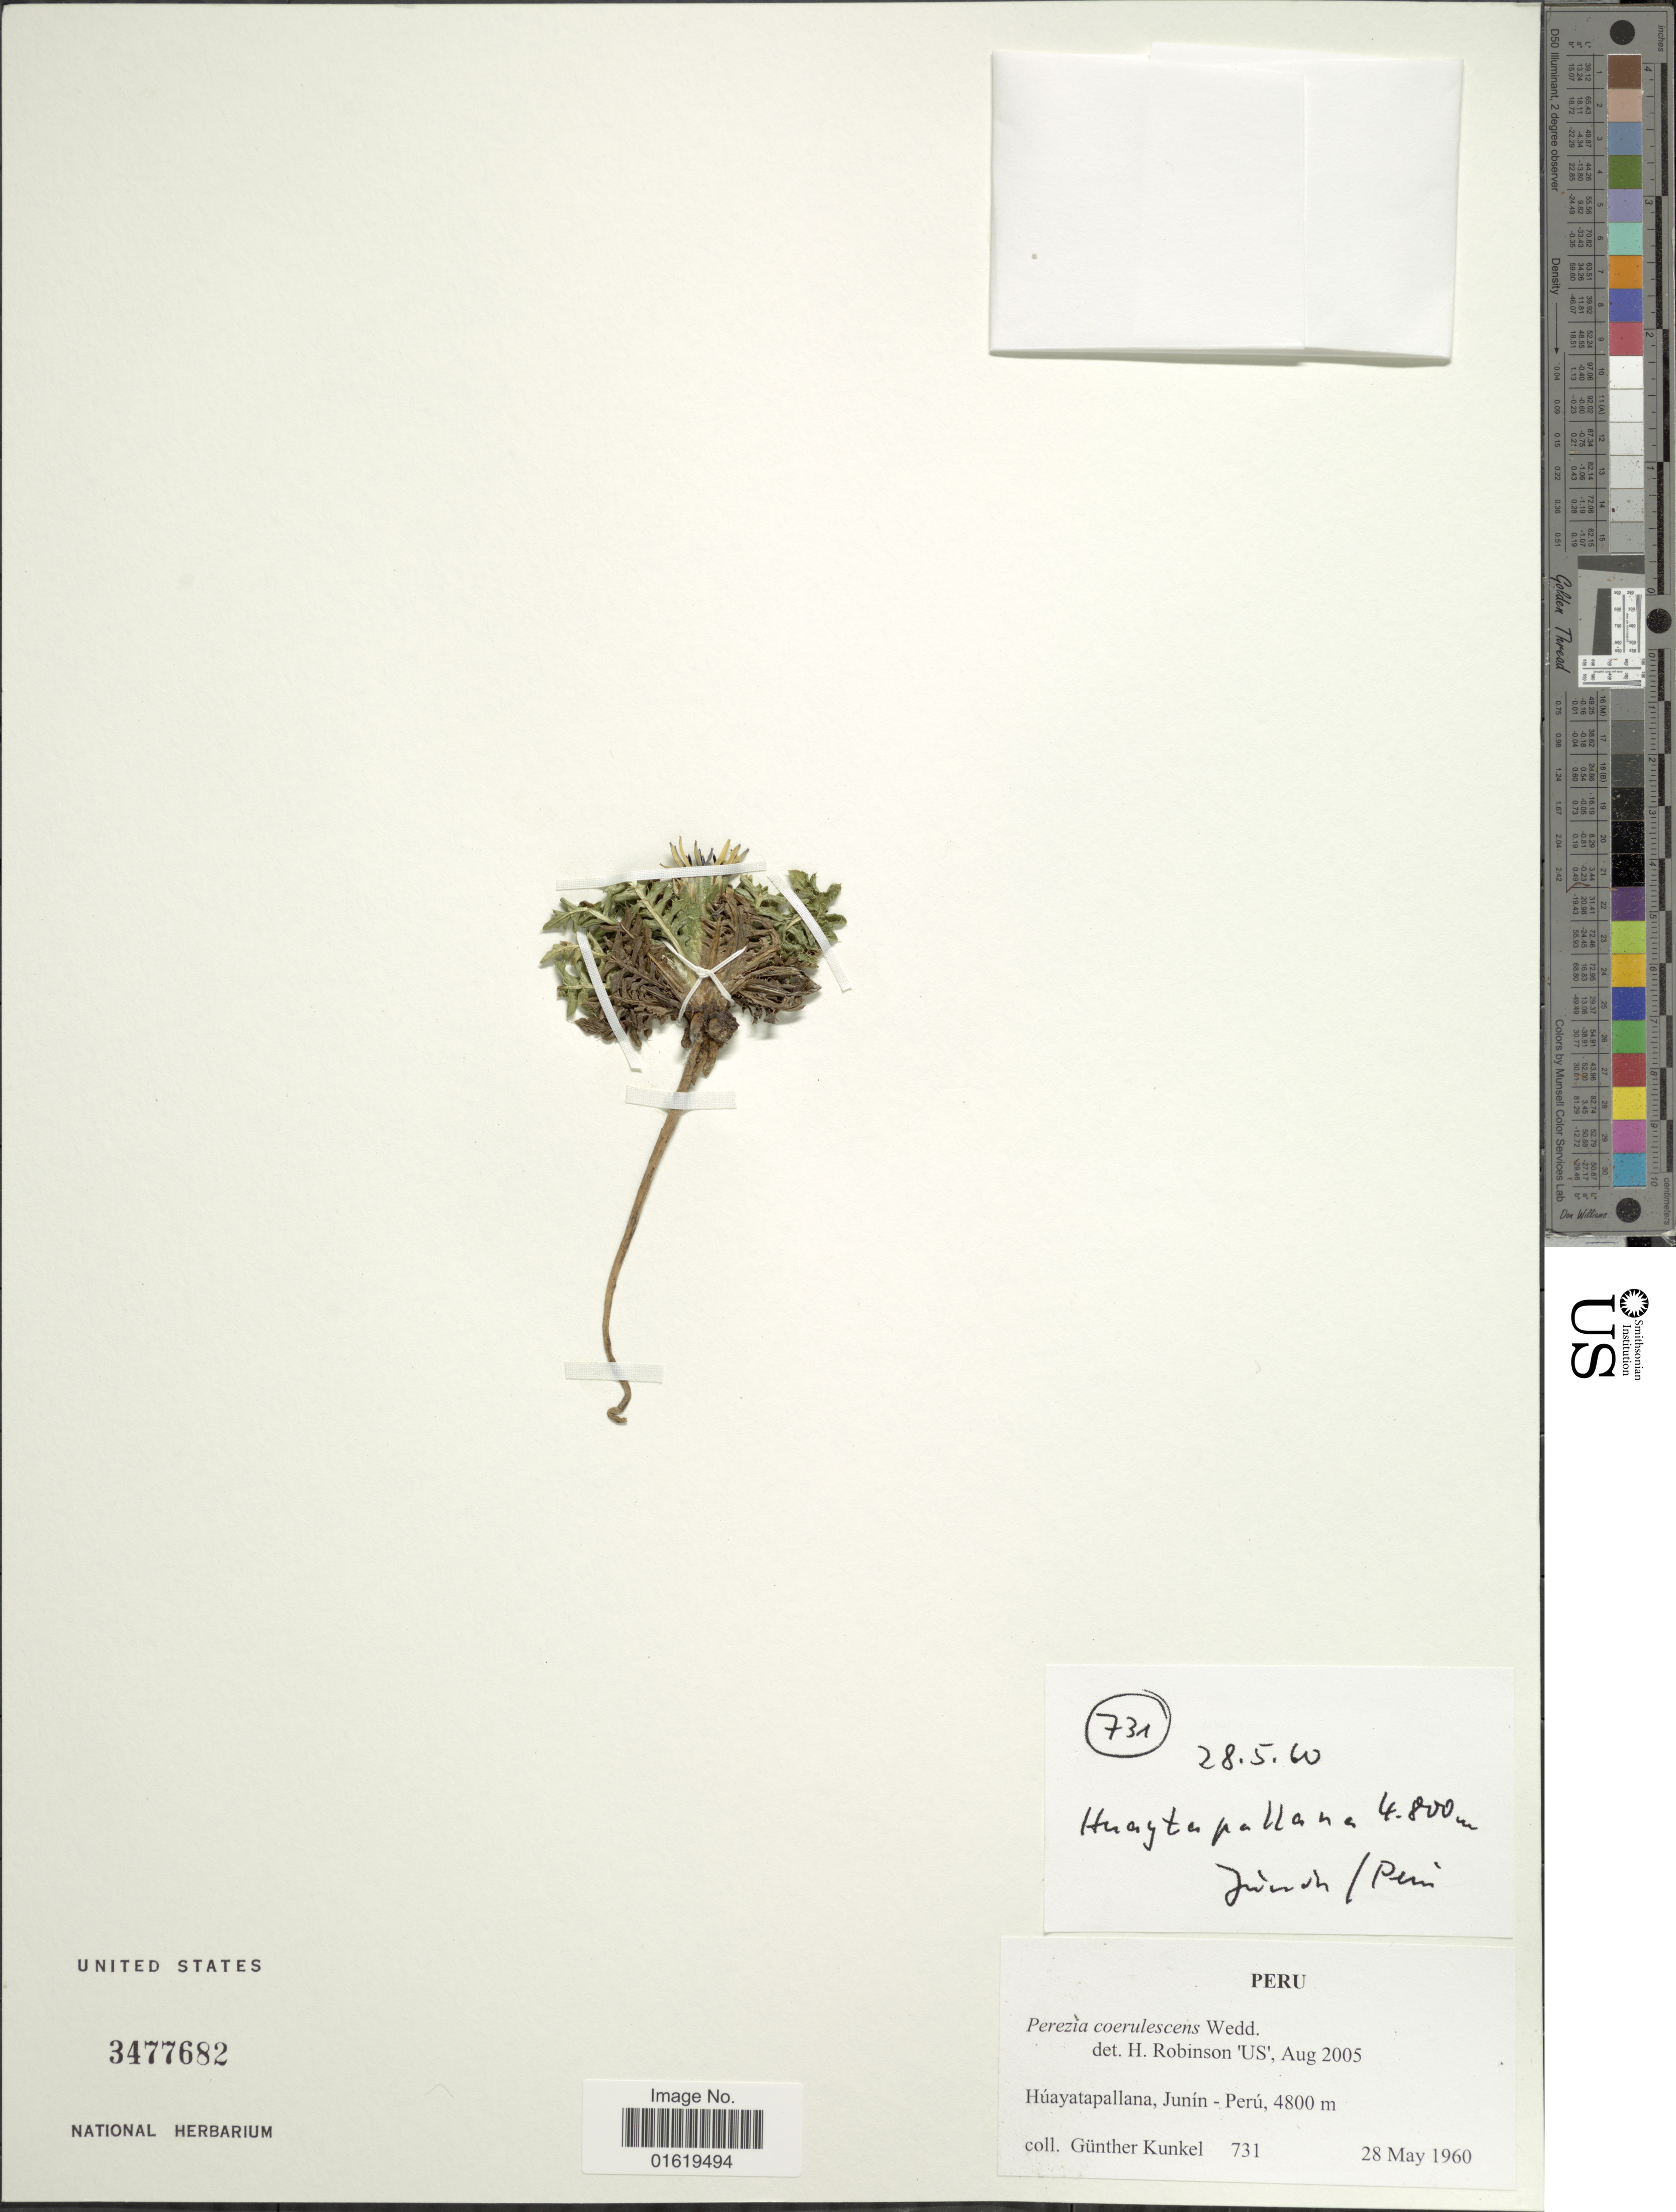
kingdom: Plantae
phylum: Tracheophyta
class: Magnoliopsida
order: Asterales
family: Asteraceae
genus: Perezia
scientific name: Perezia coerulescens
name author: Wedd.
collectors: G. Kunkel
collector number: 731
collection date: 1960-05-28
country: Peru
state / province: Junín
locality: Húayatapallana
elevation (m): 4800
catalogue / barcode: US 3477682